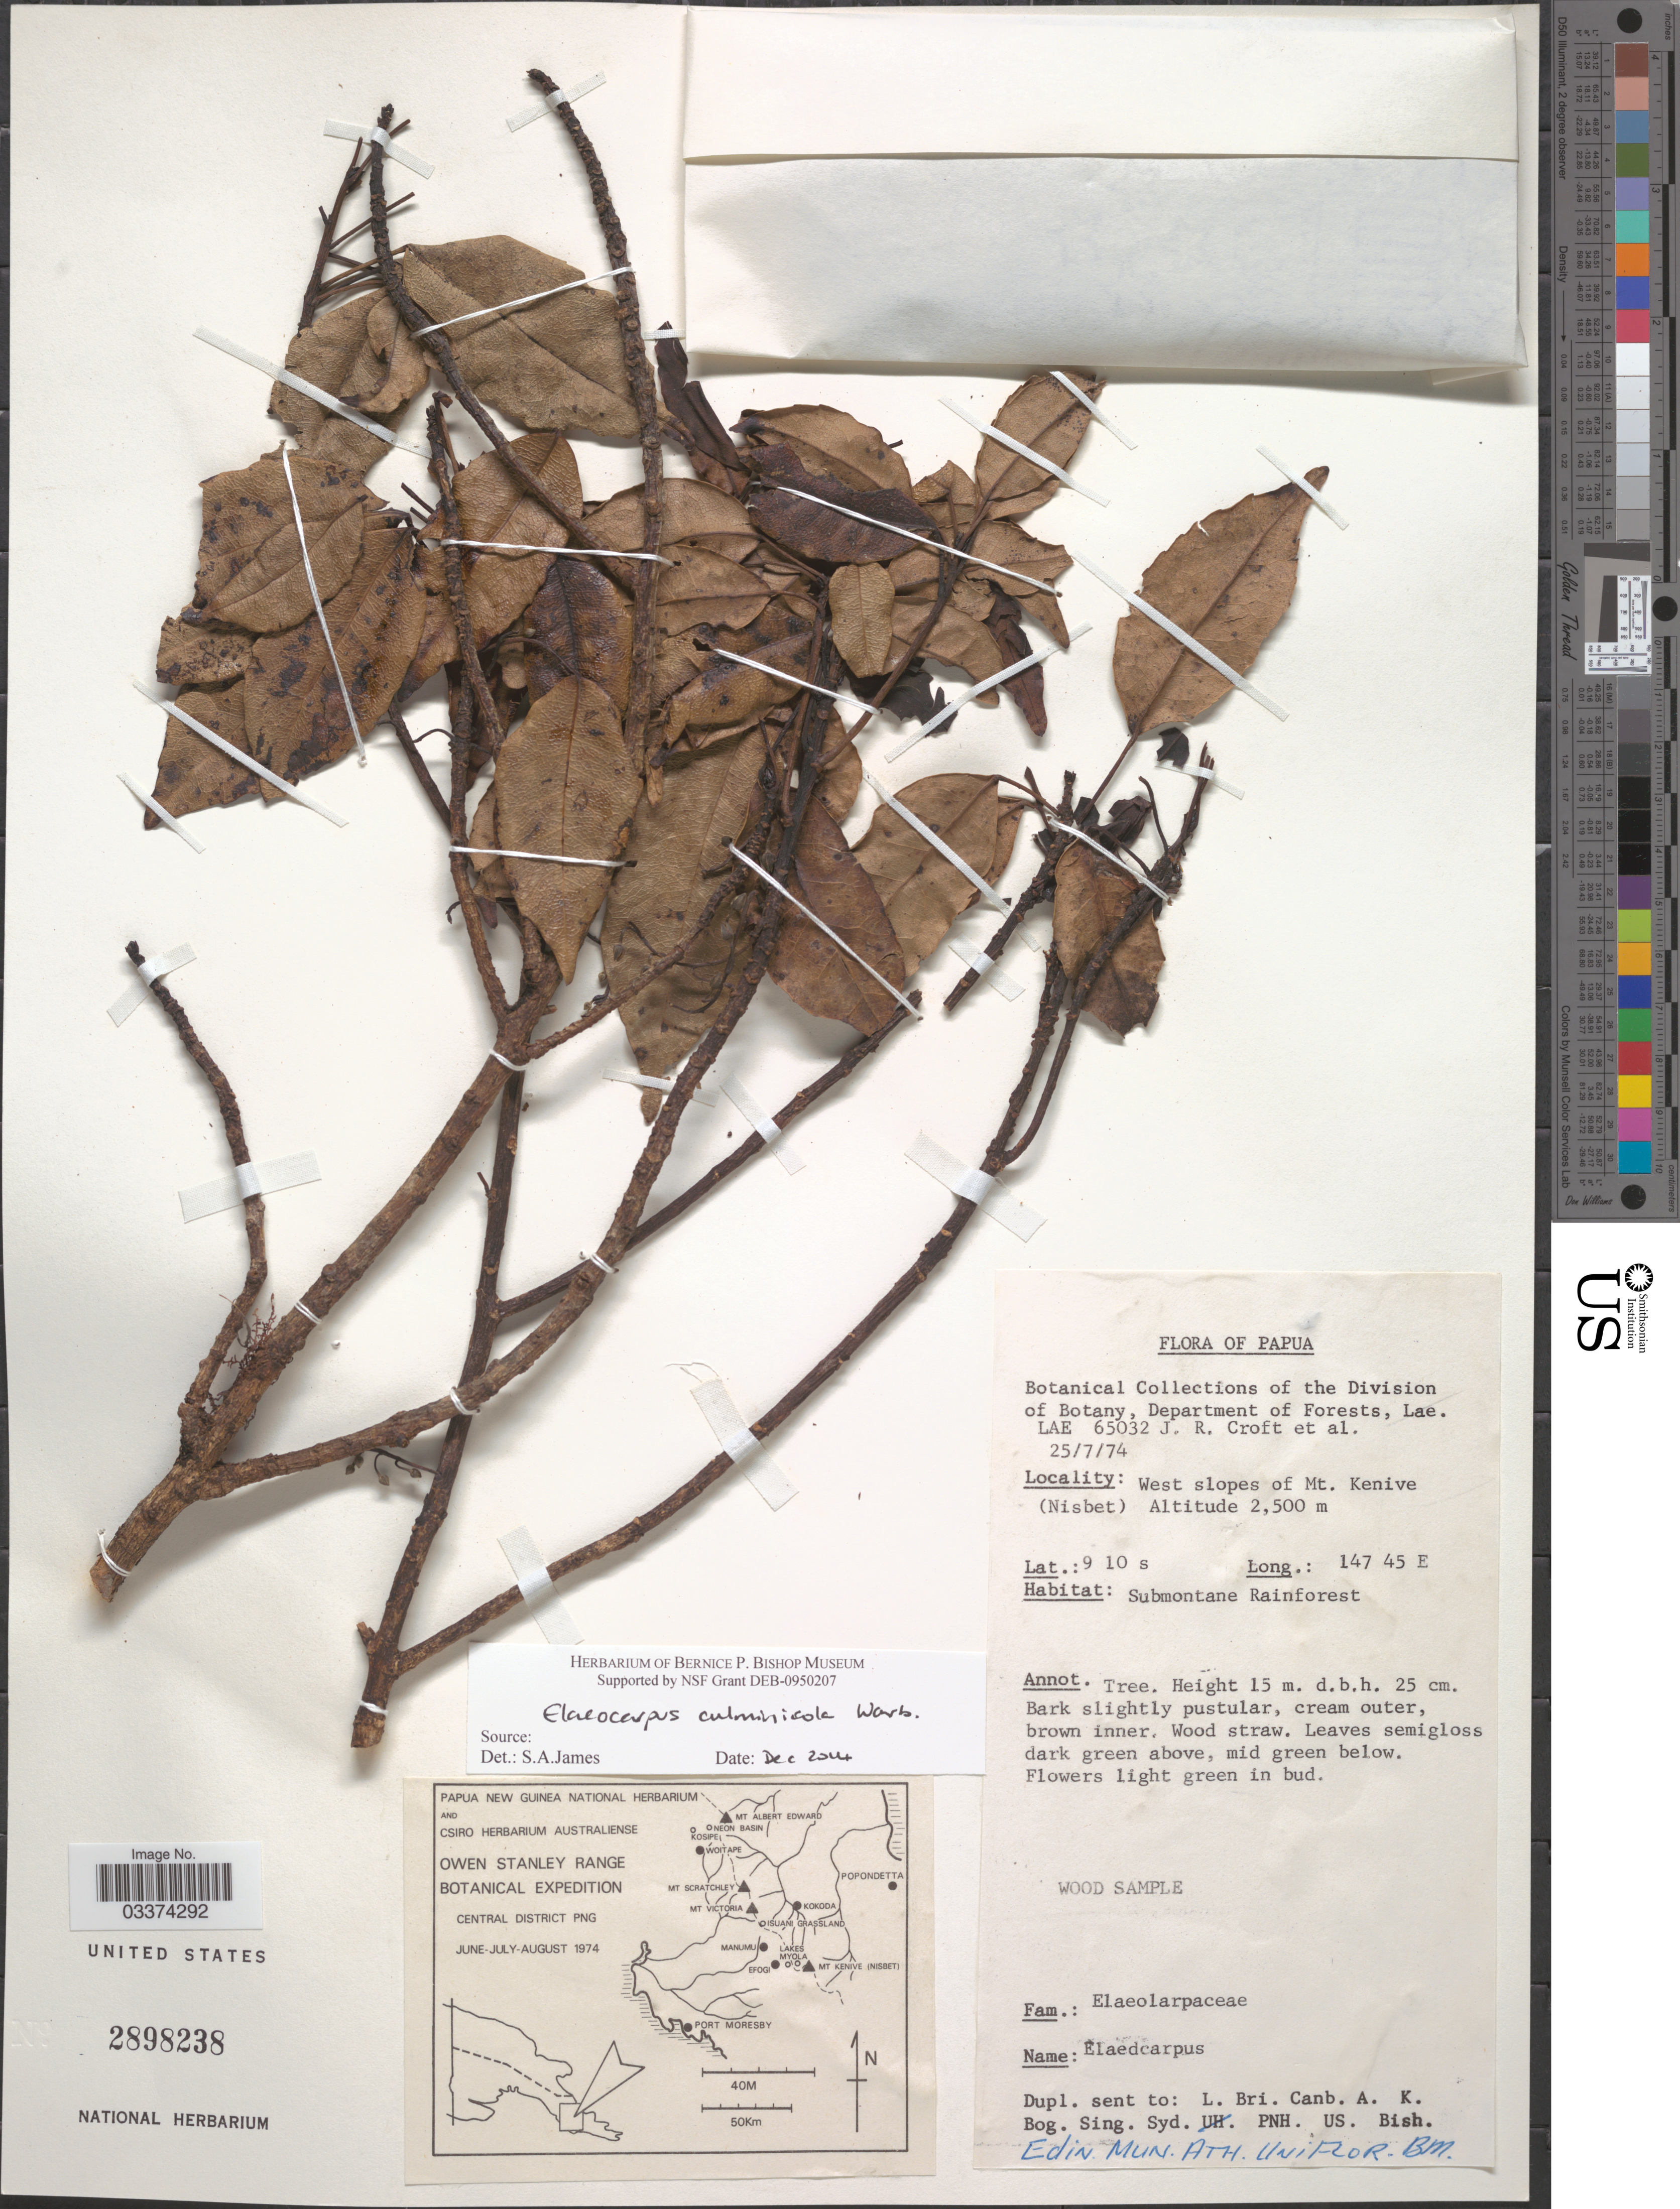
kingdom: Plantae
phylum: Tracheophyta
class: Magnoliopsida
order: Oxalidales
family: Elaeocarpaceae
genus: Elaeocarpus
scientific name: Elaeocarpus culminicola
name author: Warb.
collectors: J. R. Croft & et al.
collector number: LAE65032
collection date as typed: Transcribed d/m/y: 25/7/74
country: Papua New Guinea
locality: Papua, West slopes of Mt. Kenive (Nisbet).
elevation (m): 2500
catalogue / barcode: US 2898238